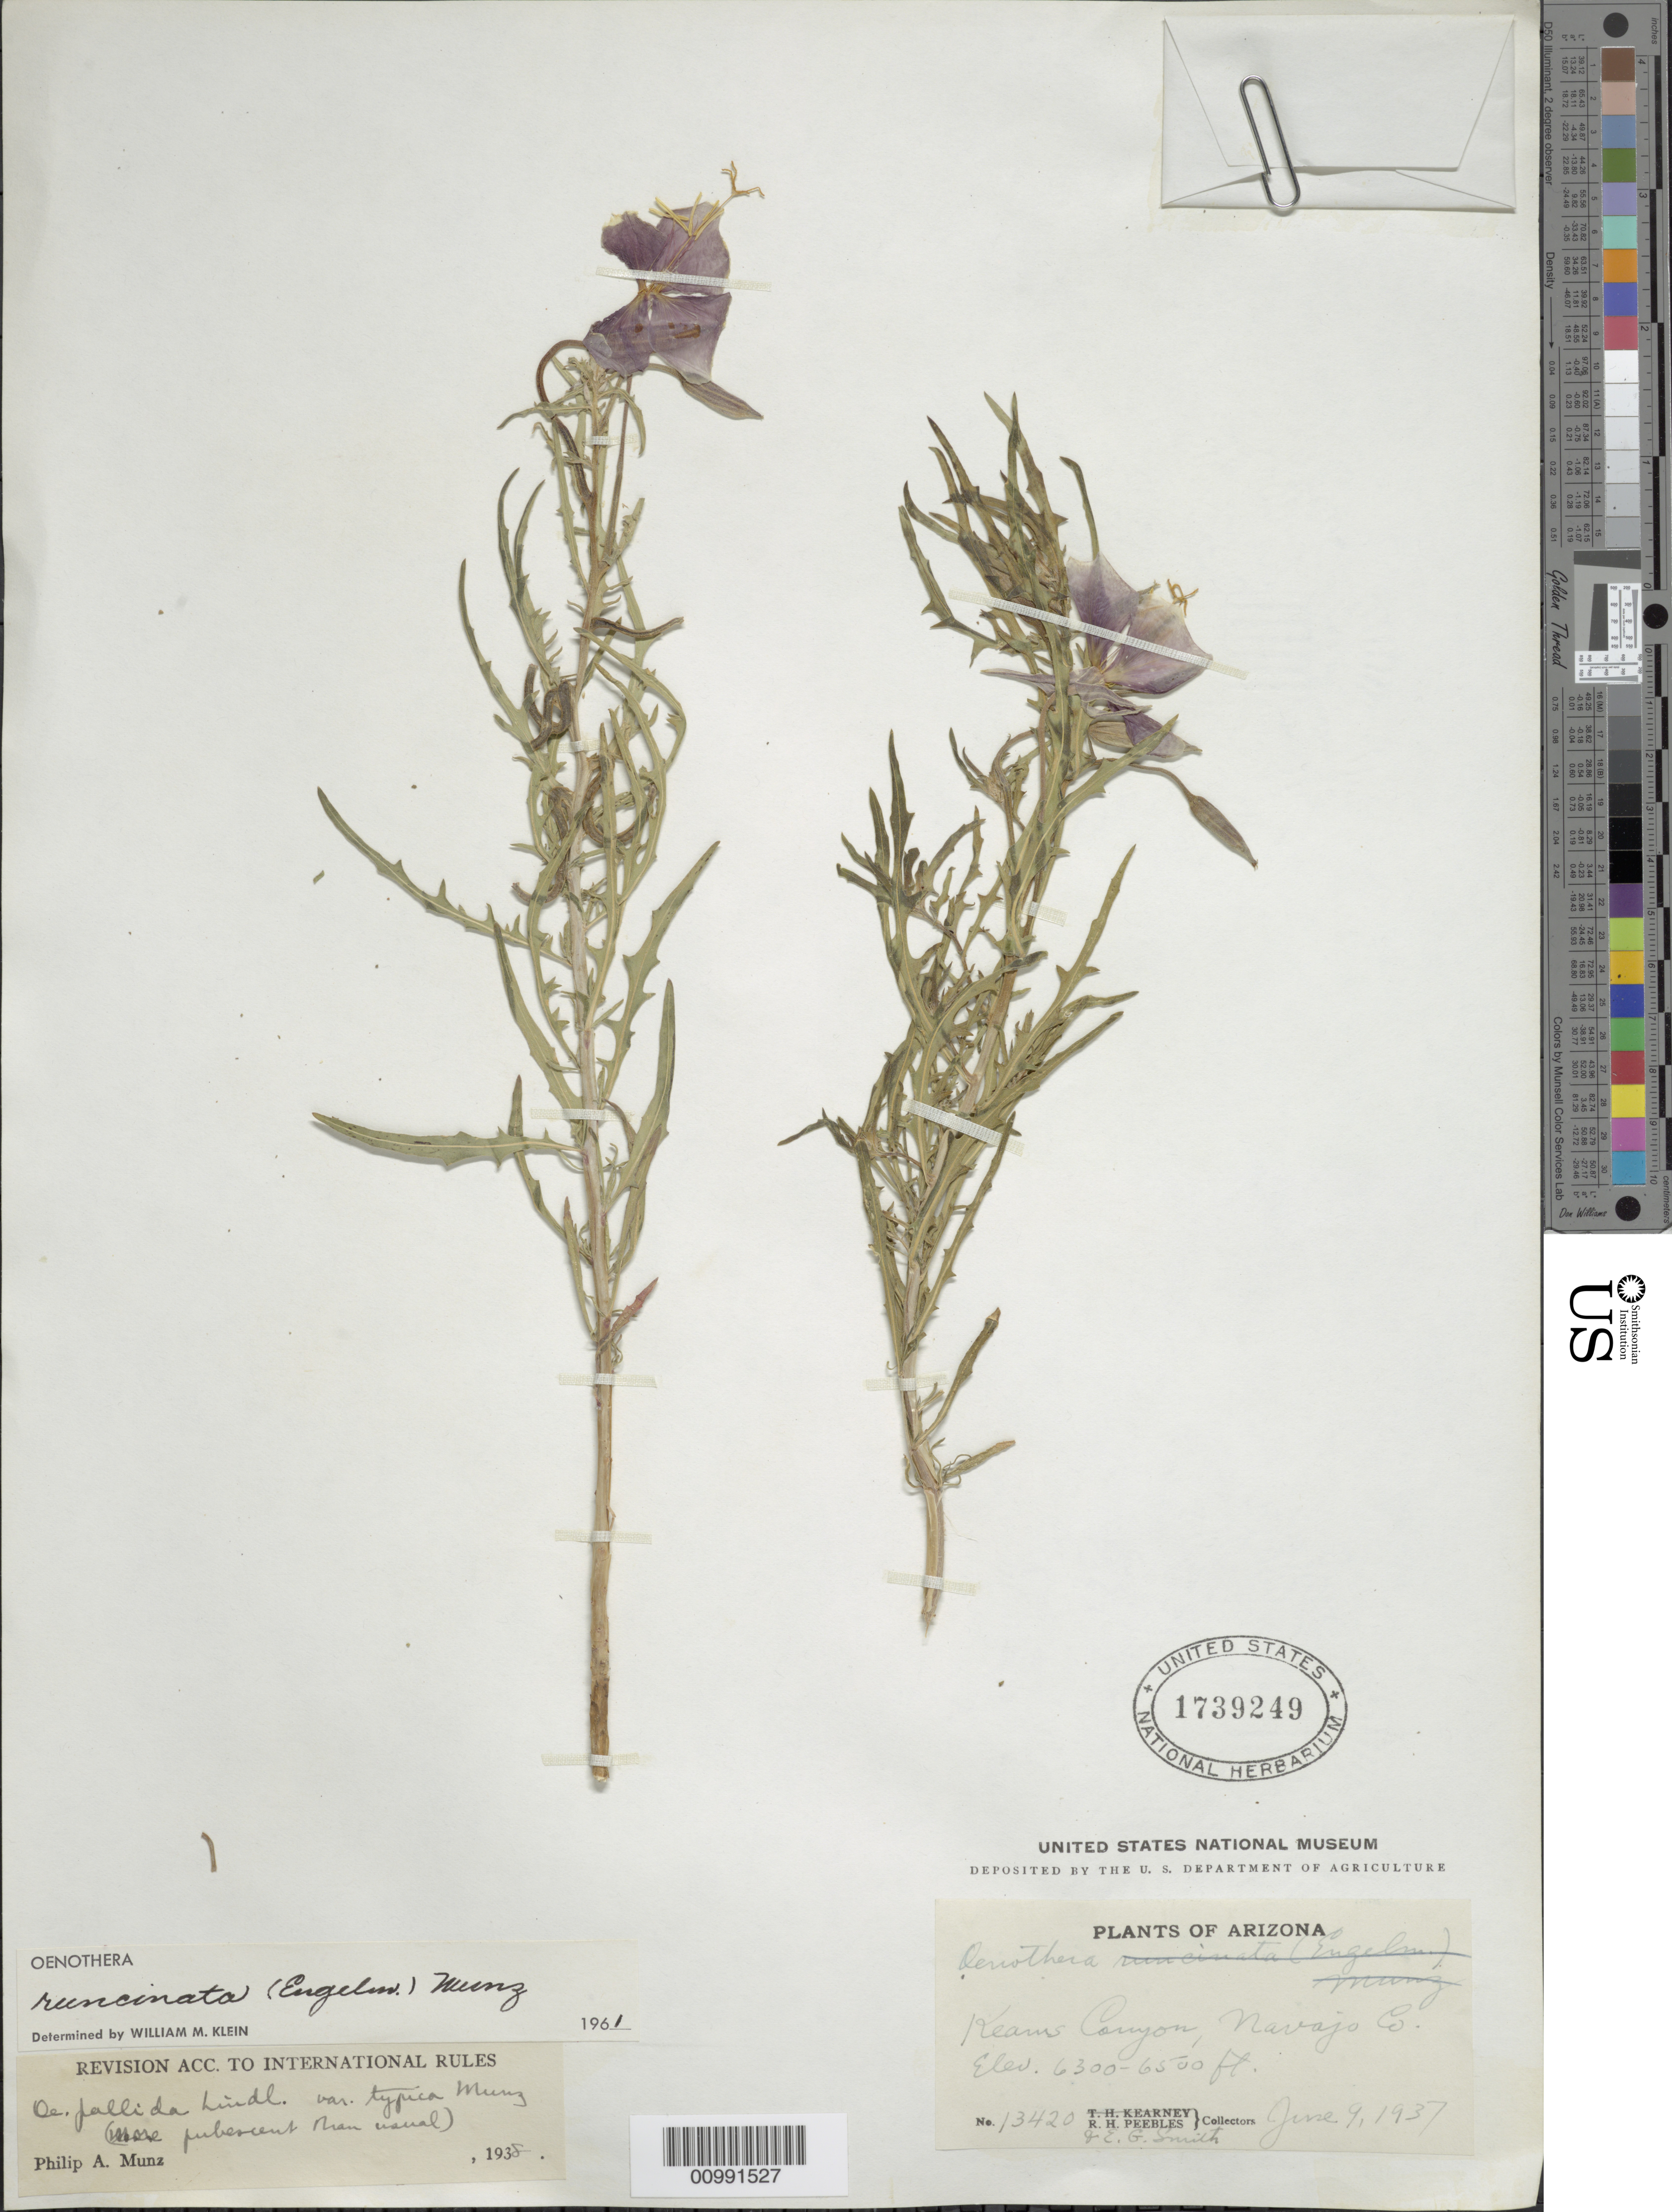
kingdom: Plantae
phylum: Tracheophyta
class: Magnoliopsida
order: Myrtales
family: Onagraceae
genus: Oenothera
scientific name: Oenothera pallida subsp. runcinata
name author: (Engelm.) Munz & W.M. Klein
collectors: R. H. Peebles & E. G. Smith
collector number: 13420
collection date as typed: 09 Jun 1937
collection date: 1937-06-09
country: United States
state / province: Arizona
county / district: Navajo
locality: Keams Canyon.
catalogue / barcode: US 1739249